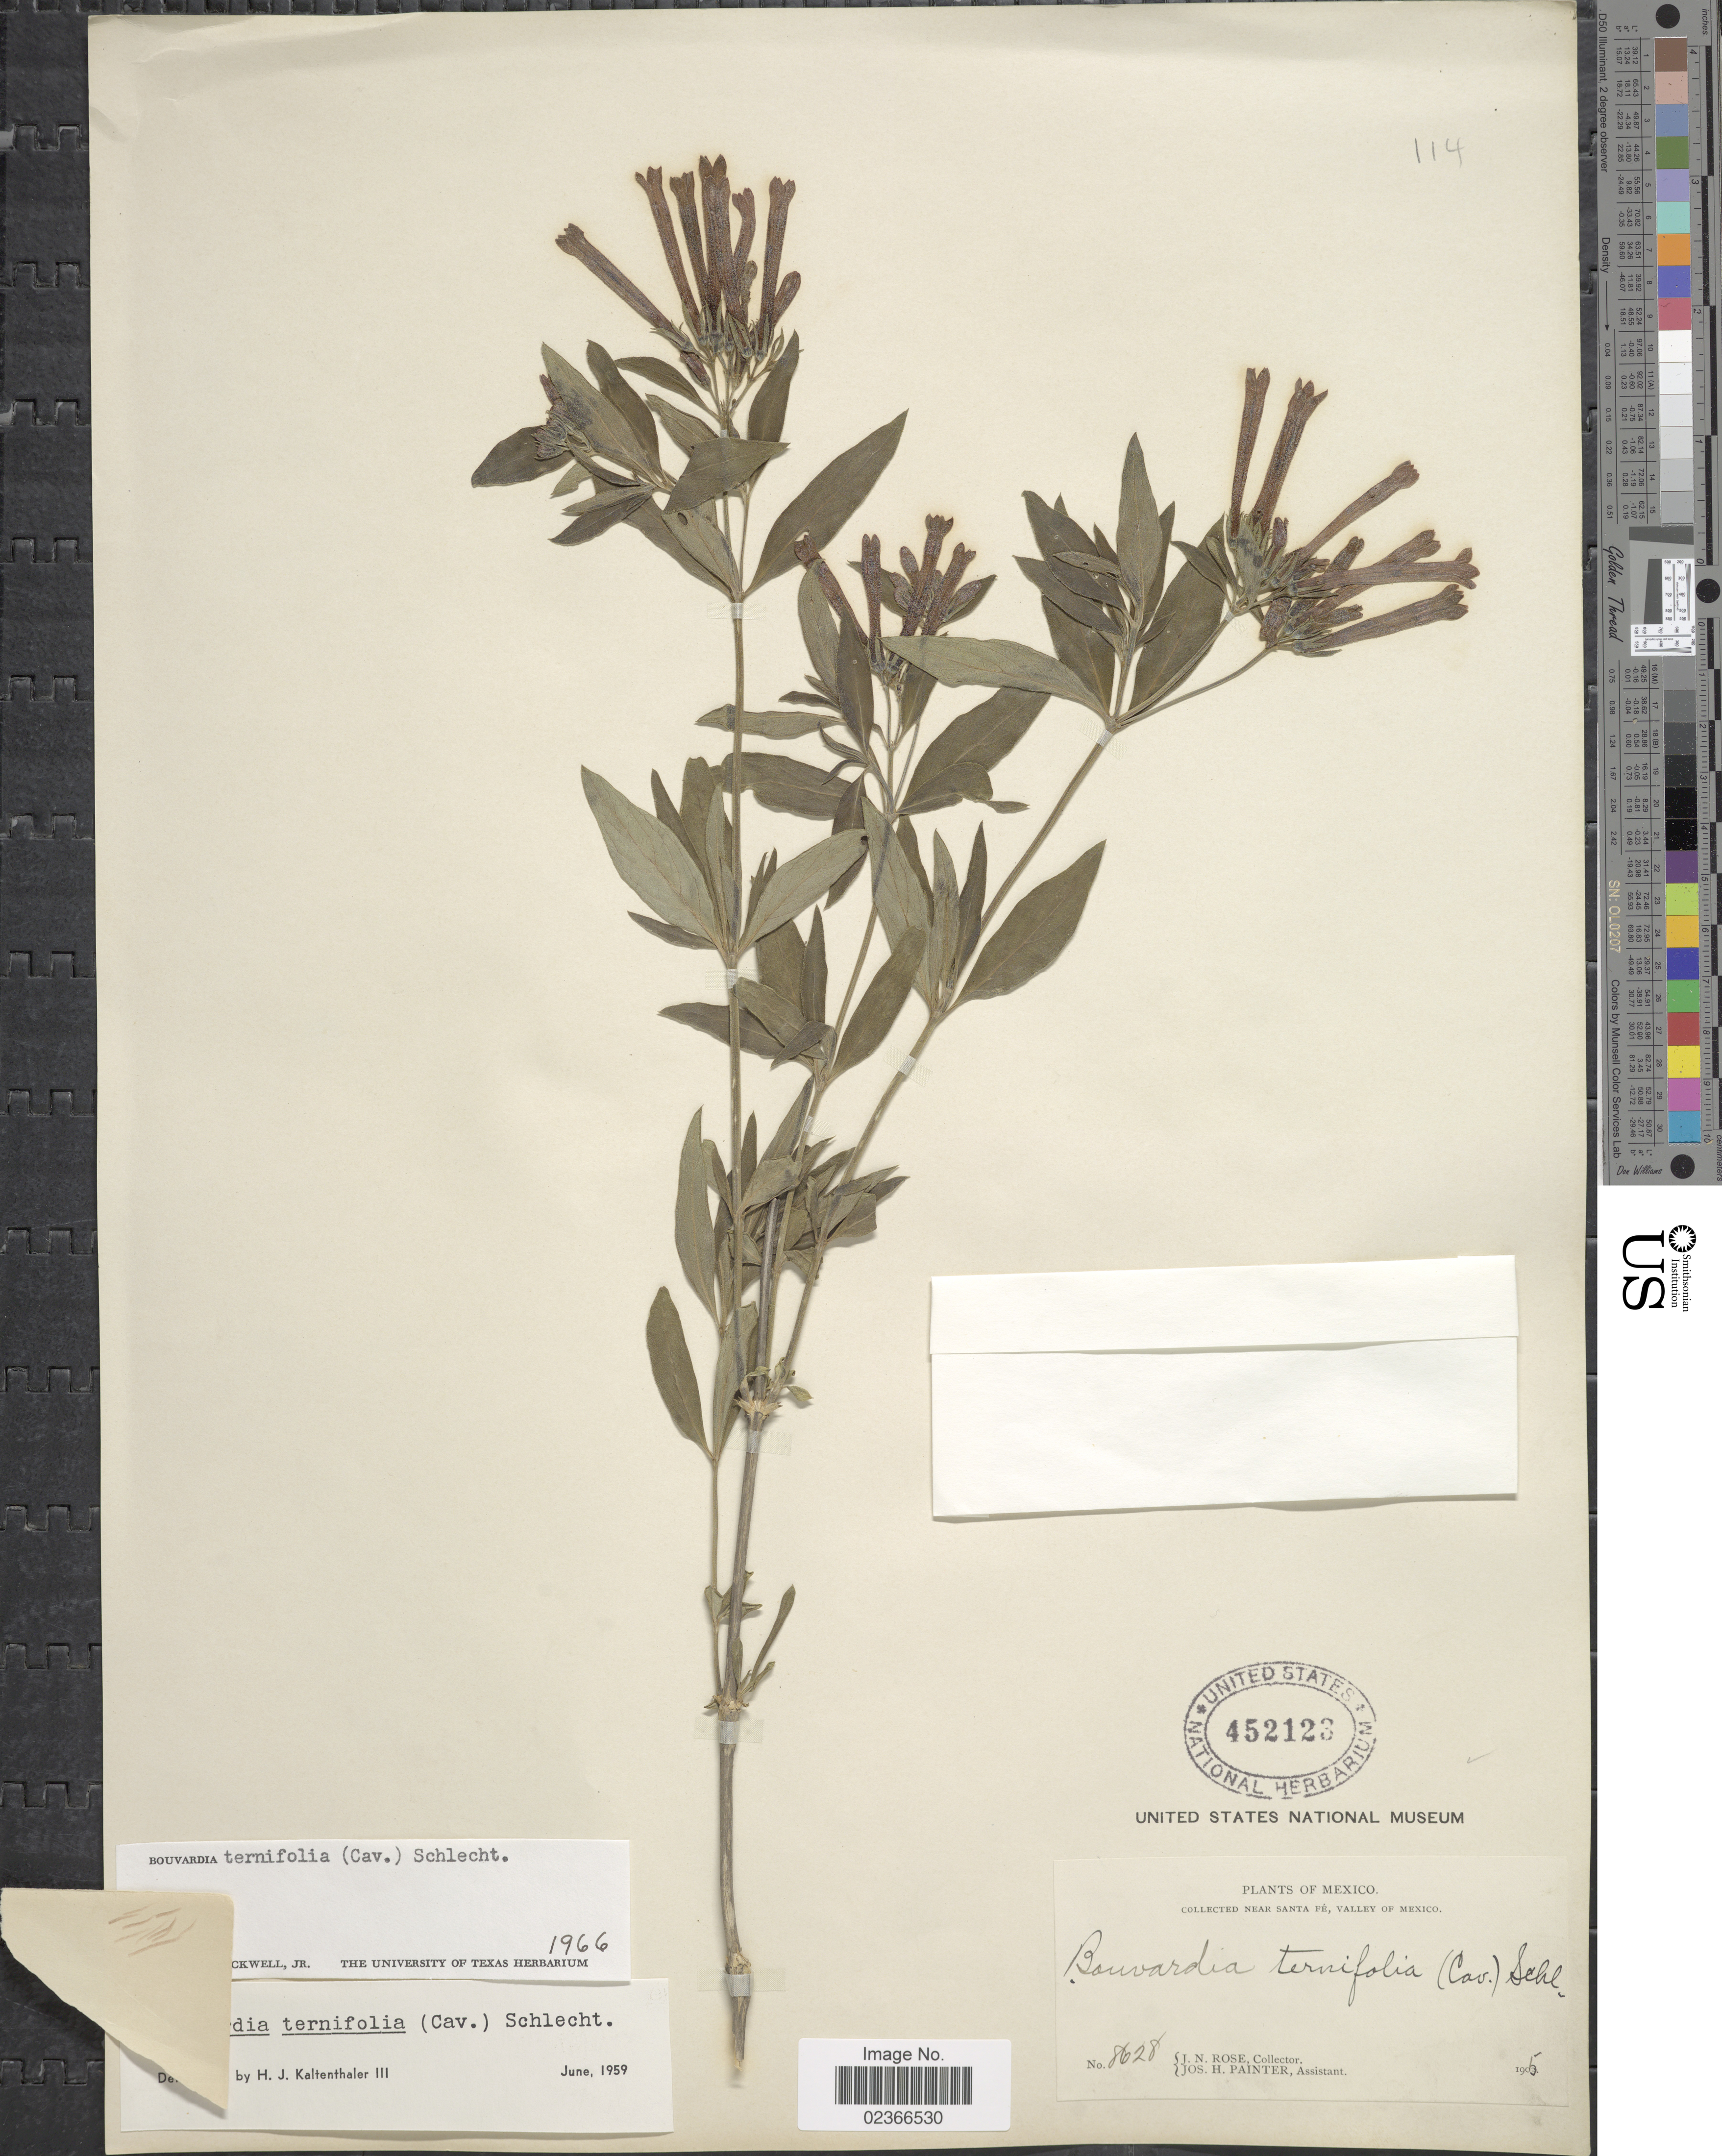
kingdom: Plantae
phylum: Tracheophyta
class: Magnoliopsida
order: Gentianales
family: Rubiaceae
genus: Bouvardia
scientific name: Bouvardia ternifolia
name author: (Cav.) Schltdl.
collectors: J. N. Rose & J. H. Painter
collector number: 8628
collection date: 1905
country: Mexico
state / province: México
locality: Near Santa Fe, Valley of Mexico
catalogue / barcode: US 452123